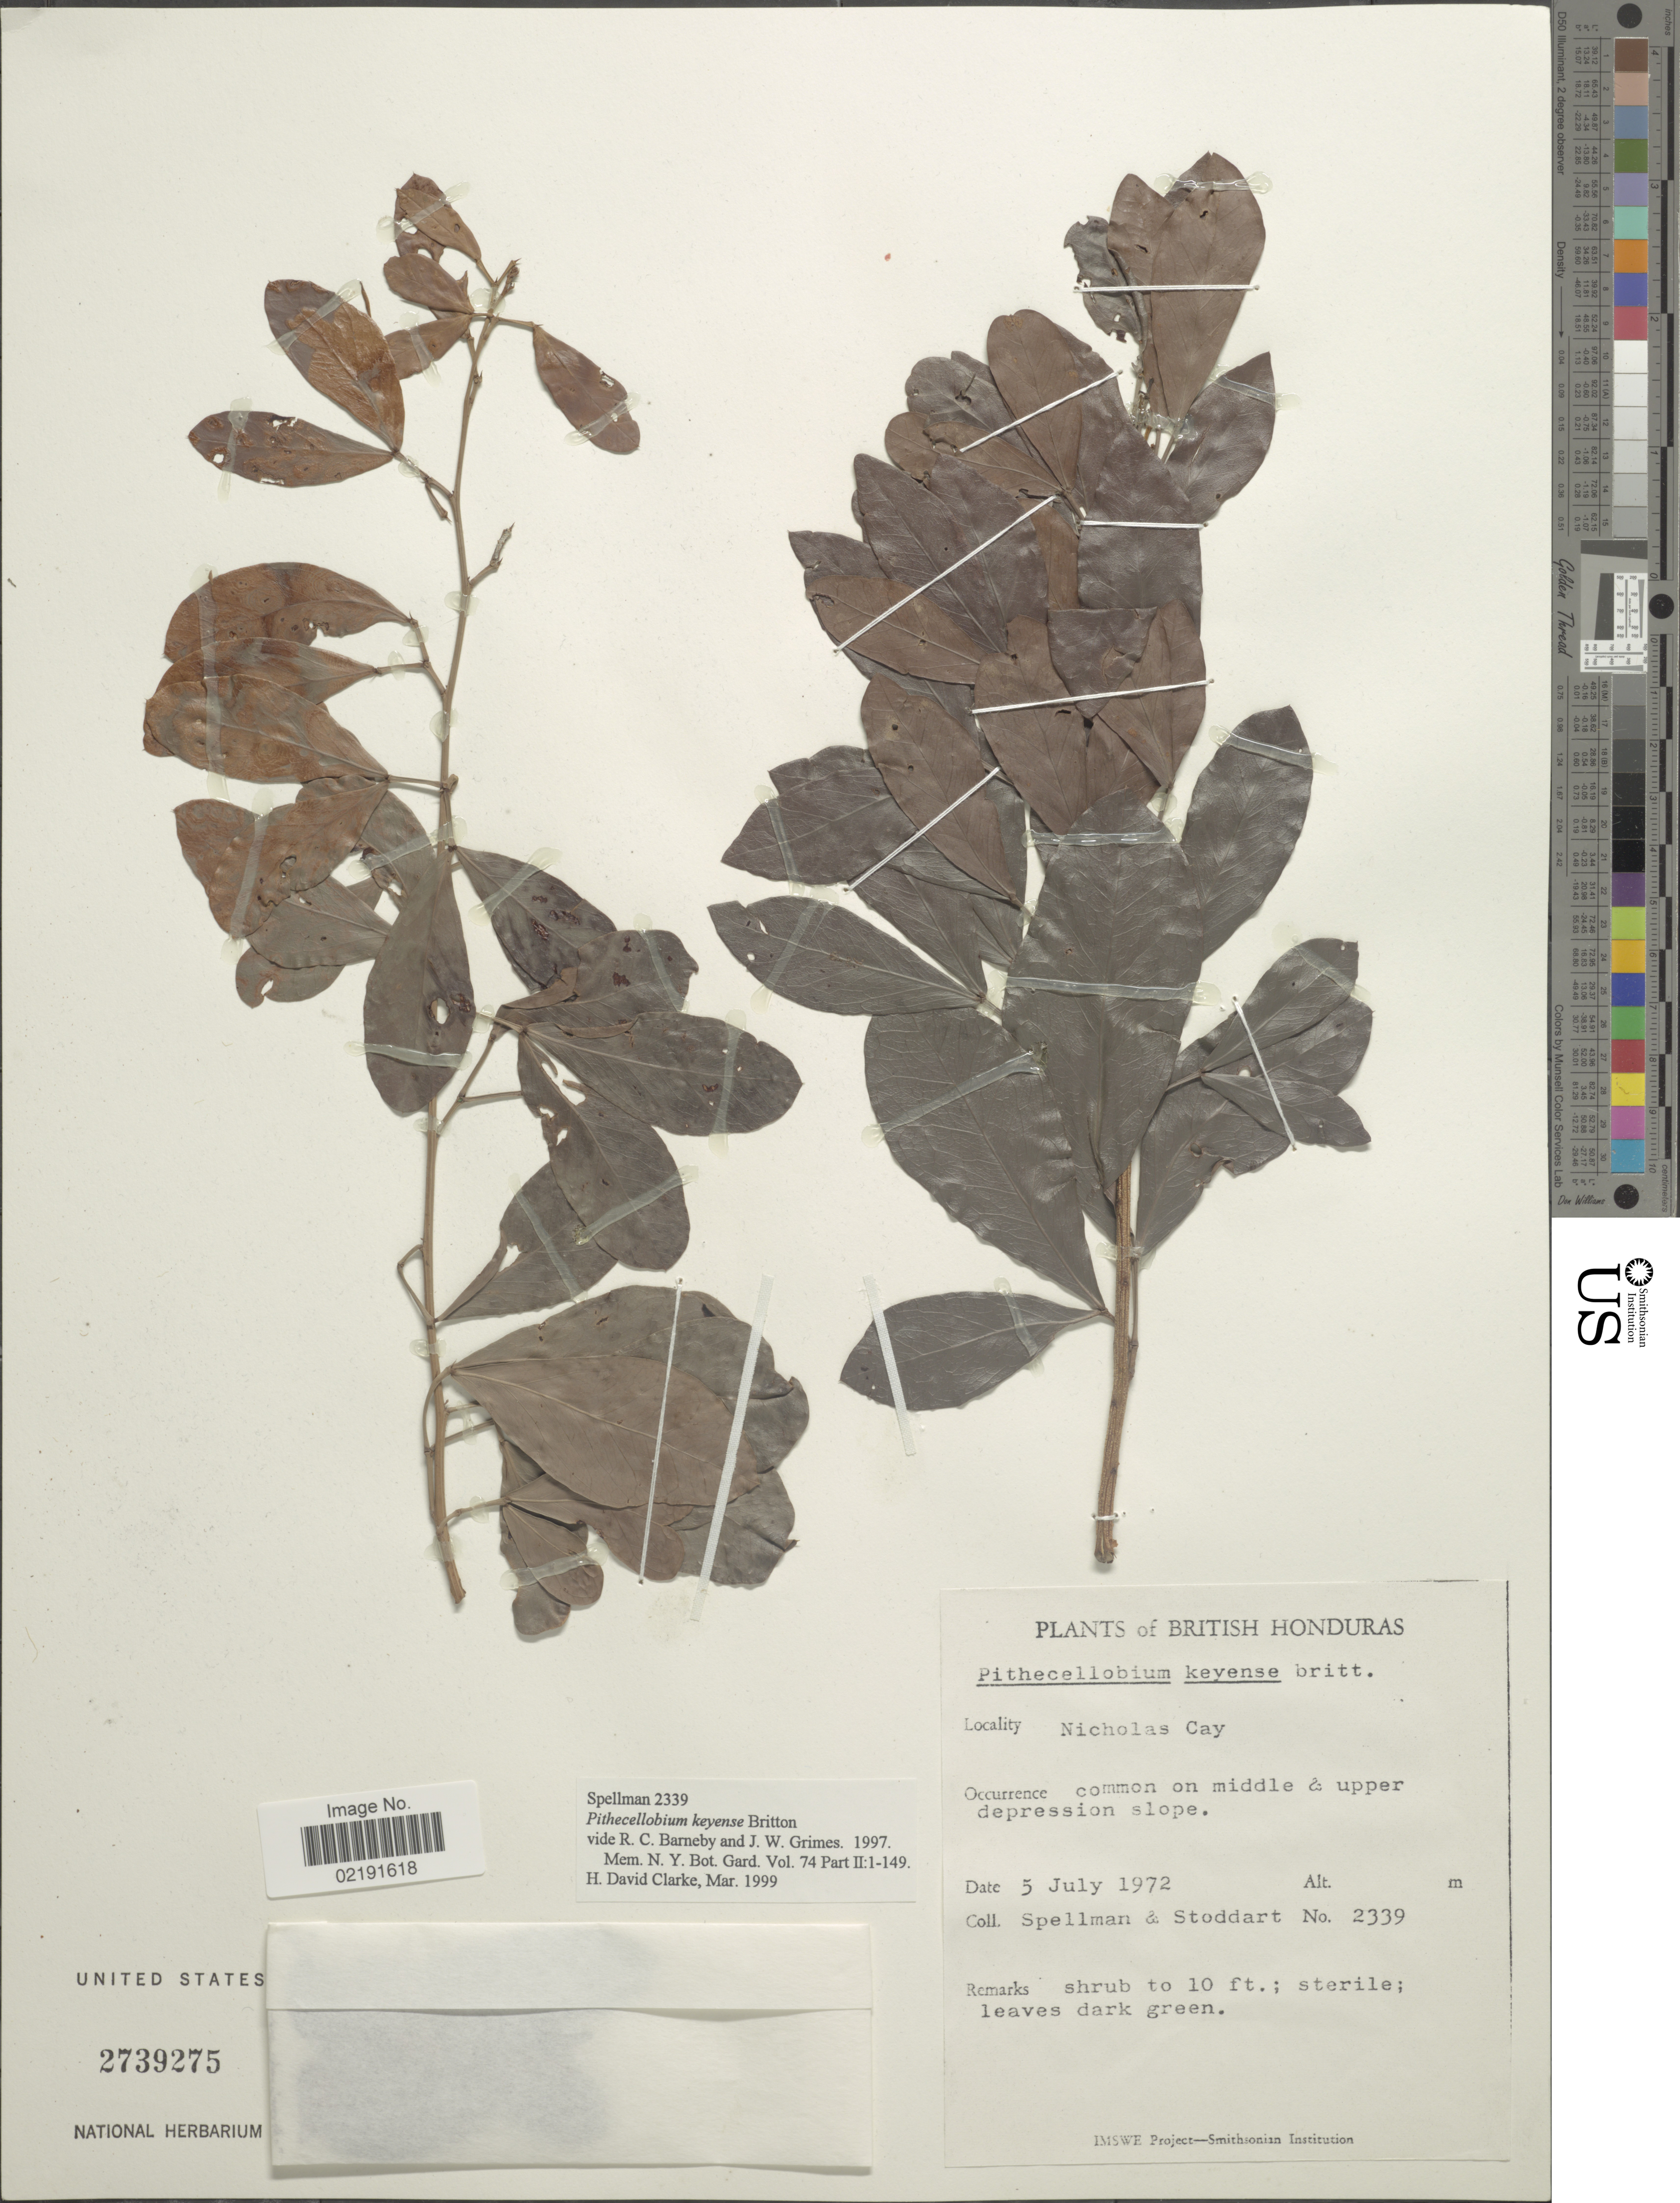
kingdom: Plantae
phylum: Tracheophyta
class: Magnoliopsida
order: Fabales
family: Fabaceae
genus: Pithecellobium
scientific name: Pithecellobium keyense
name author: Britton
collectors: Spellman, -- & -. Stoddart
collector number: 2339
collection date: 1972-07-05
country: Belize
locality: British Honduras. Nicholas Cay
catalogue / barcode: US 2739275